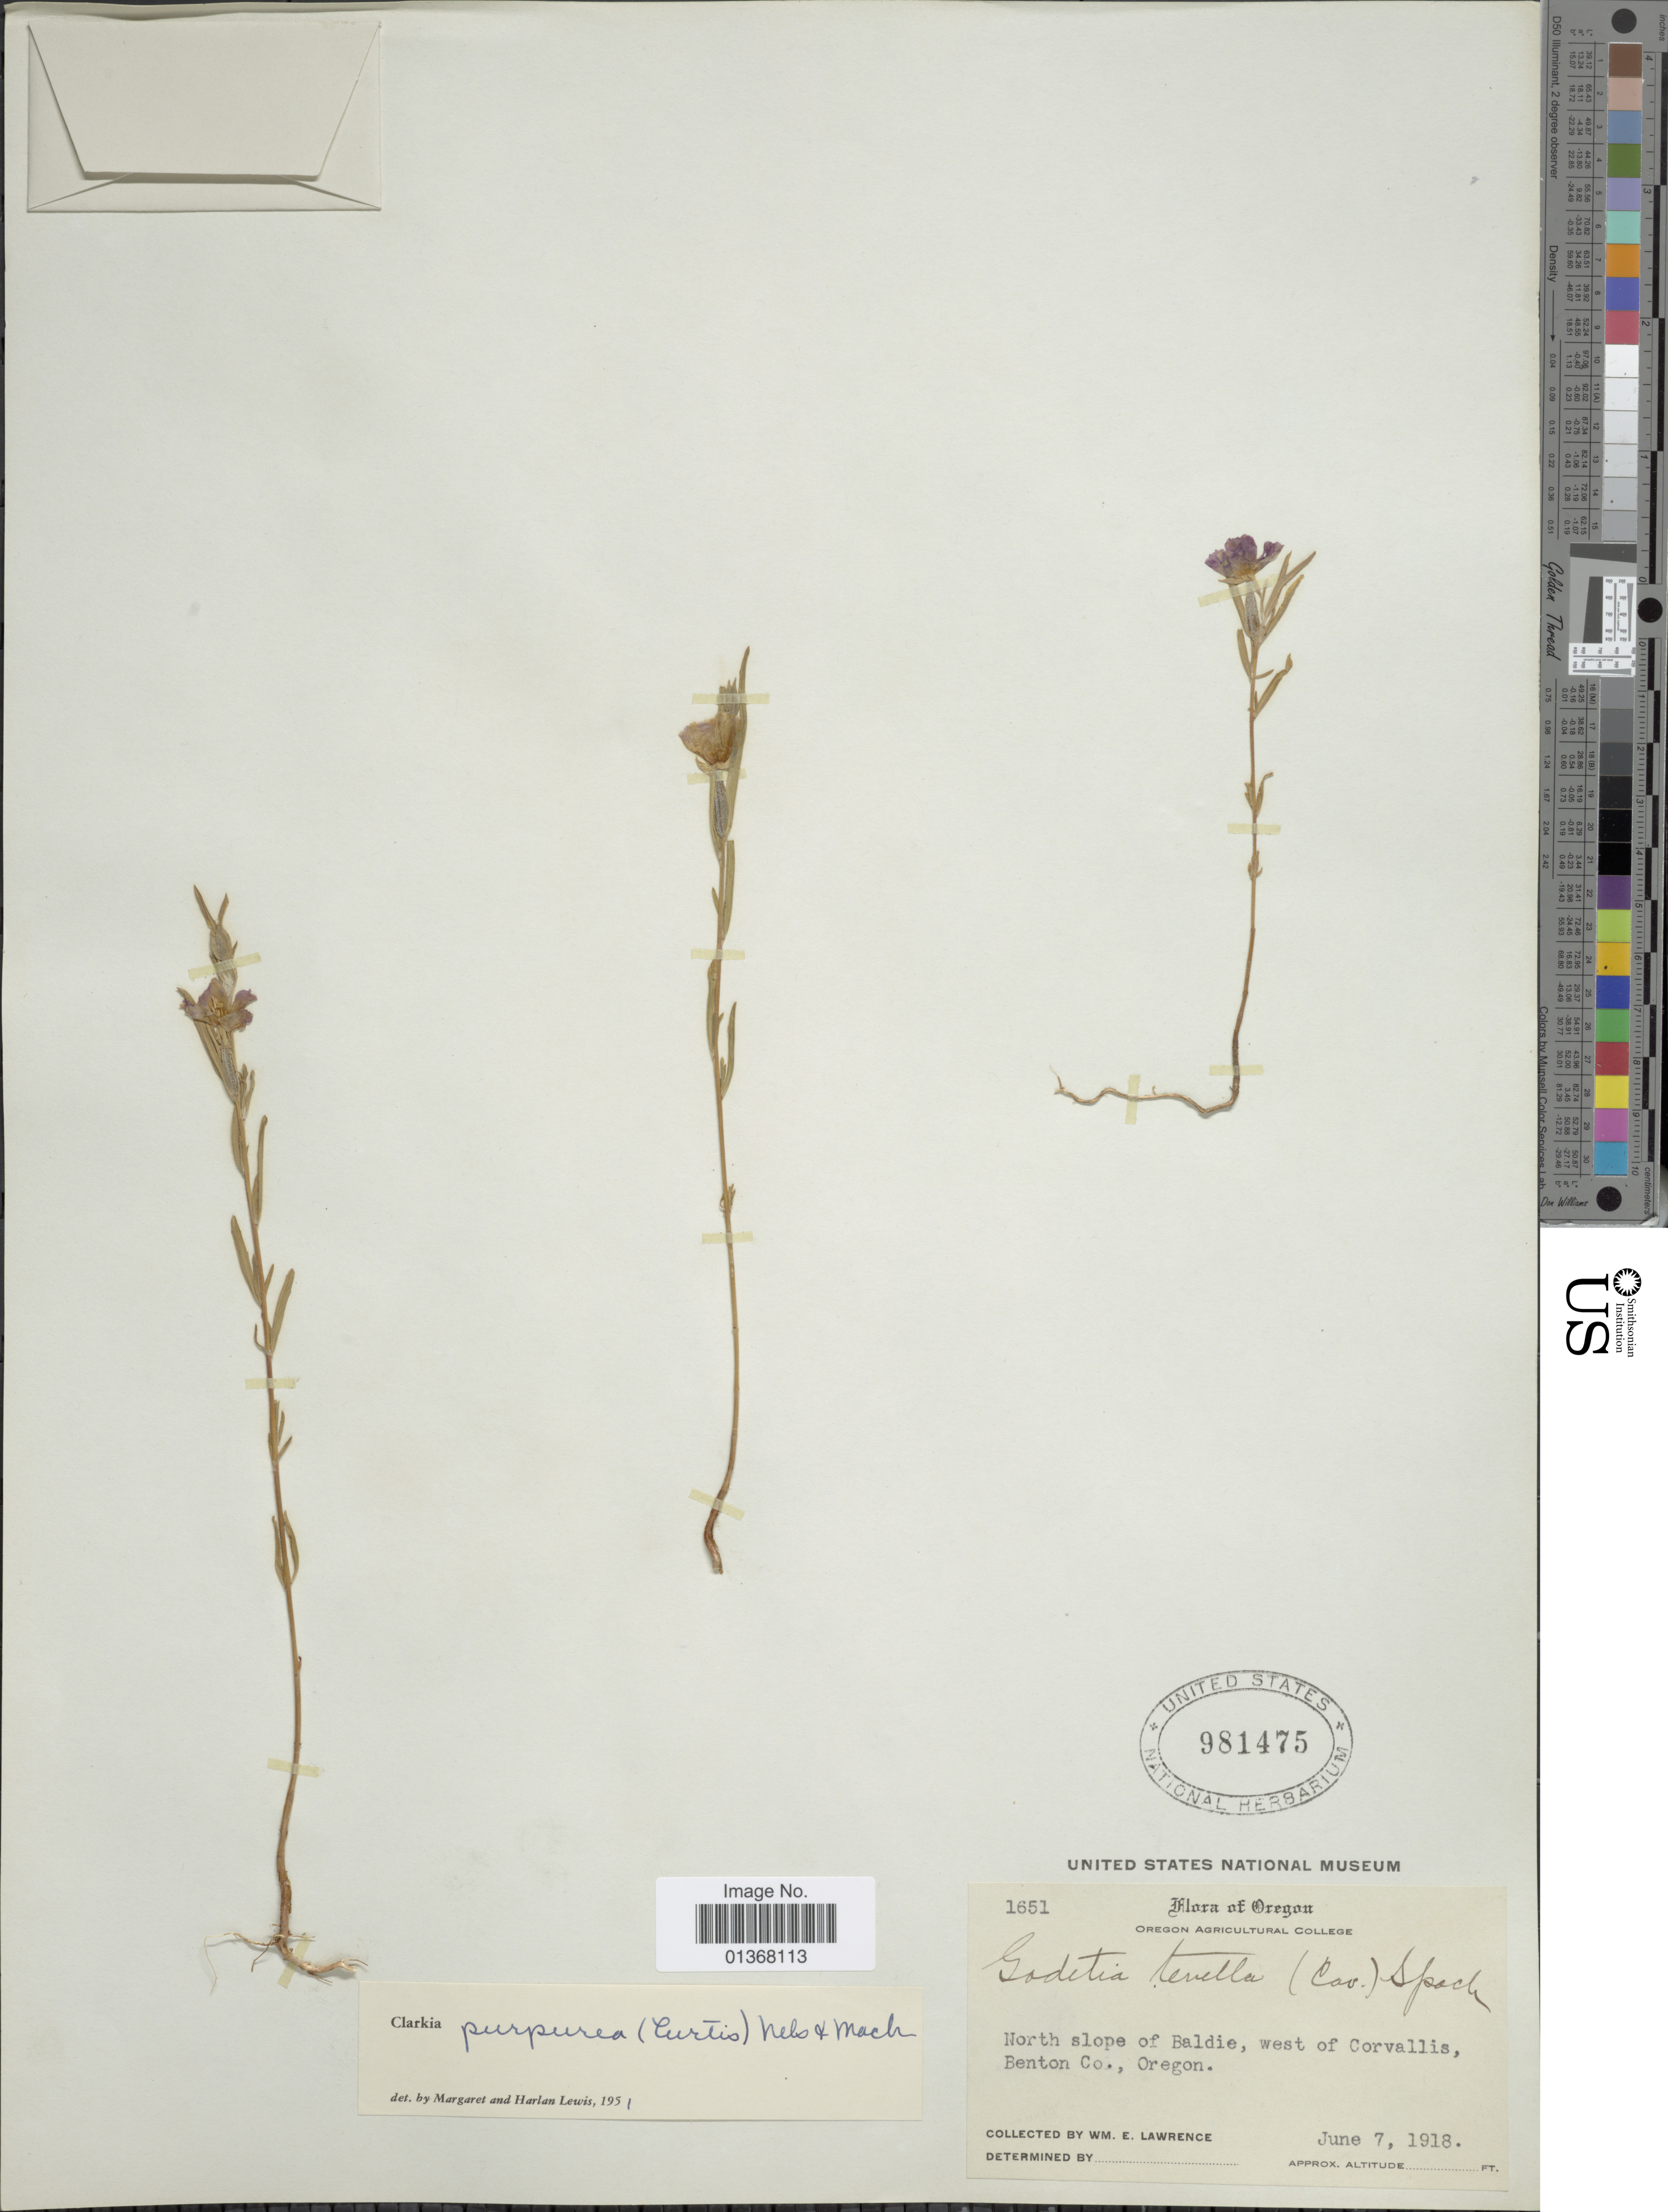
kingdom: Plantae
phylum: Tracheophyta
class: Magnoliopsida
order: Myrtales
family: Onagraceae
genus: Clarkia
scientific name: Clarkia pulchella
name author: Pursh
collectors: W. Lawrence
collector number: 1651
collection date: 1918-06-07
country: United States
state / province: Oregon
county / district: Benton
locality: North slope of Baldie, west of Corvallis, Benton Co., Oregon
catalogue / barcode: US 981475